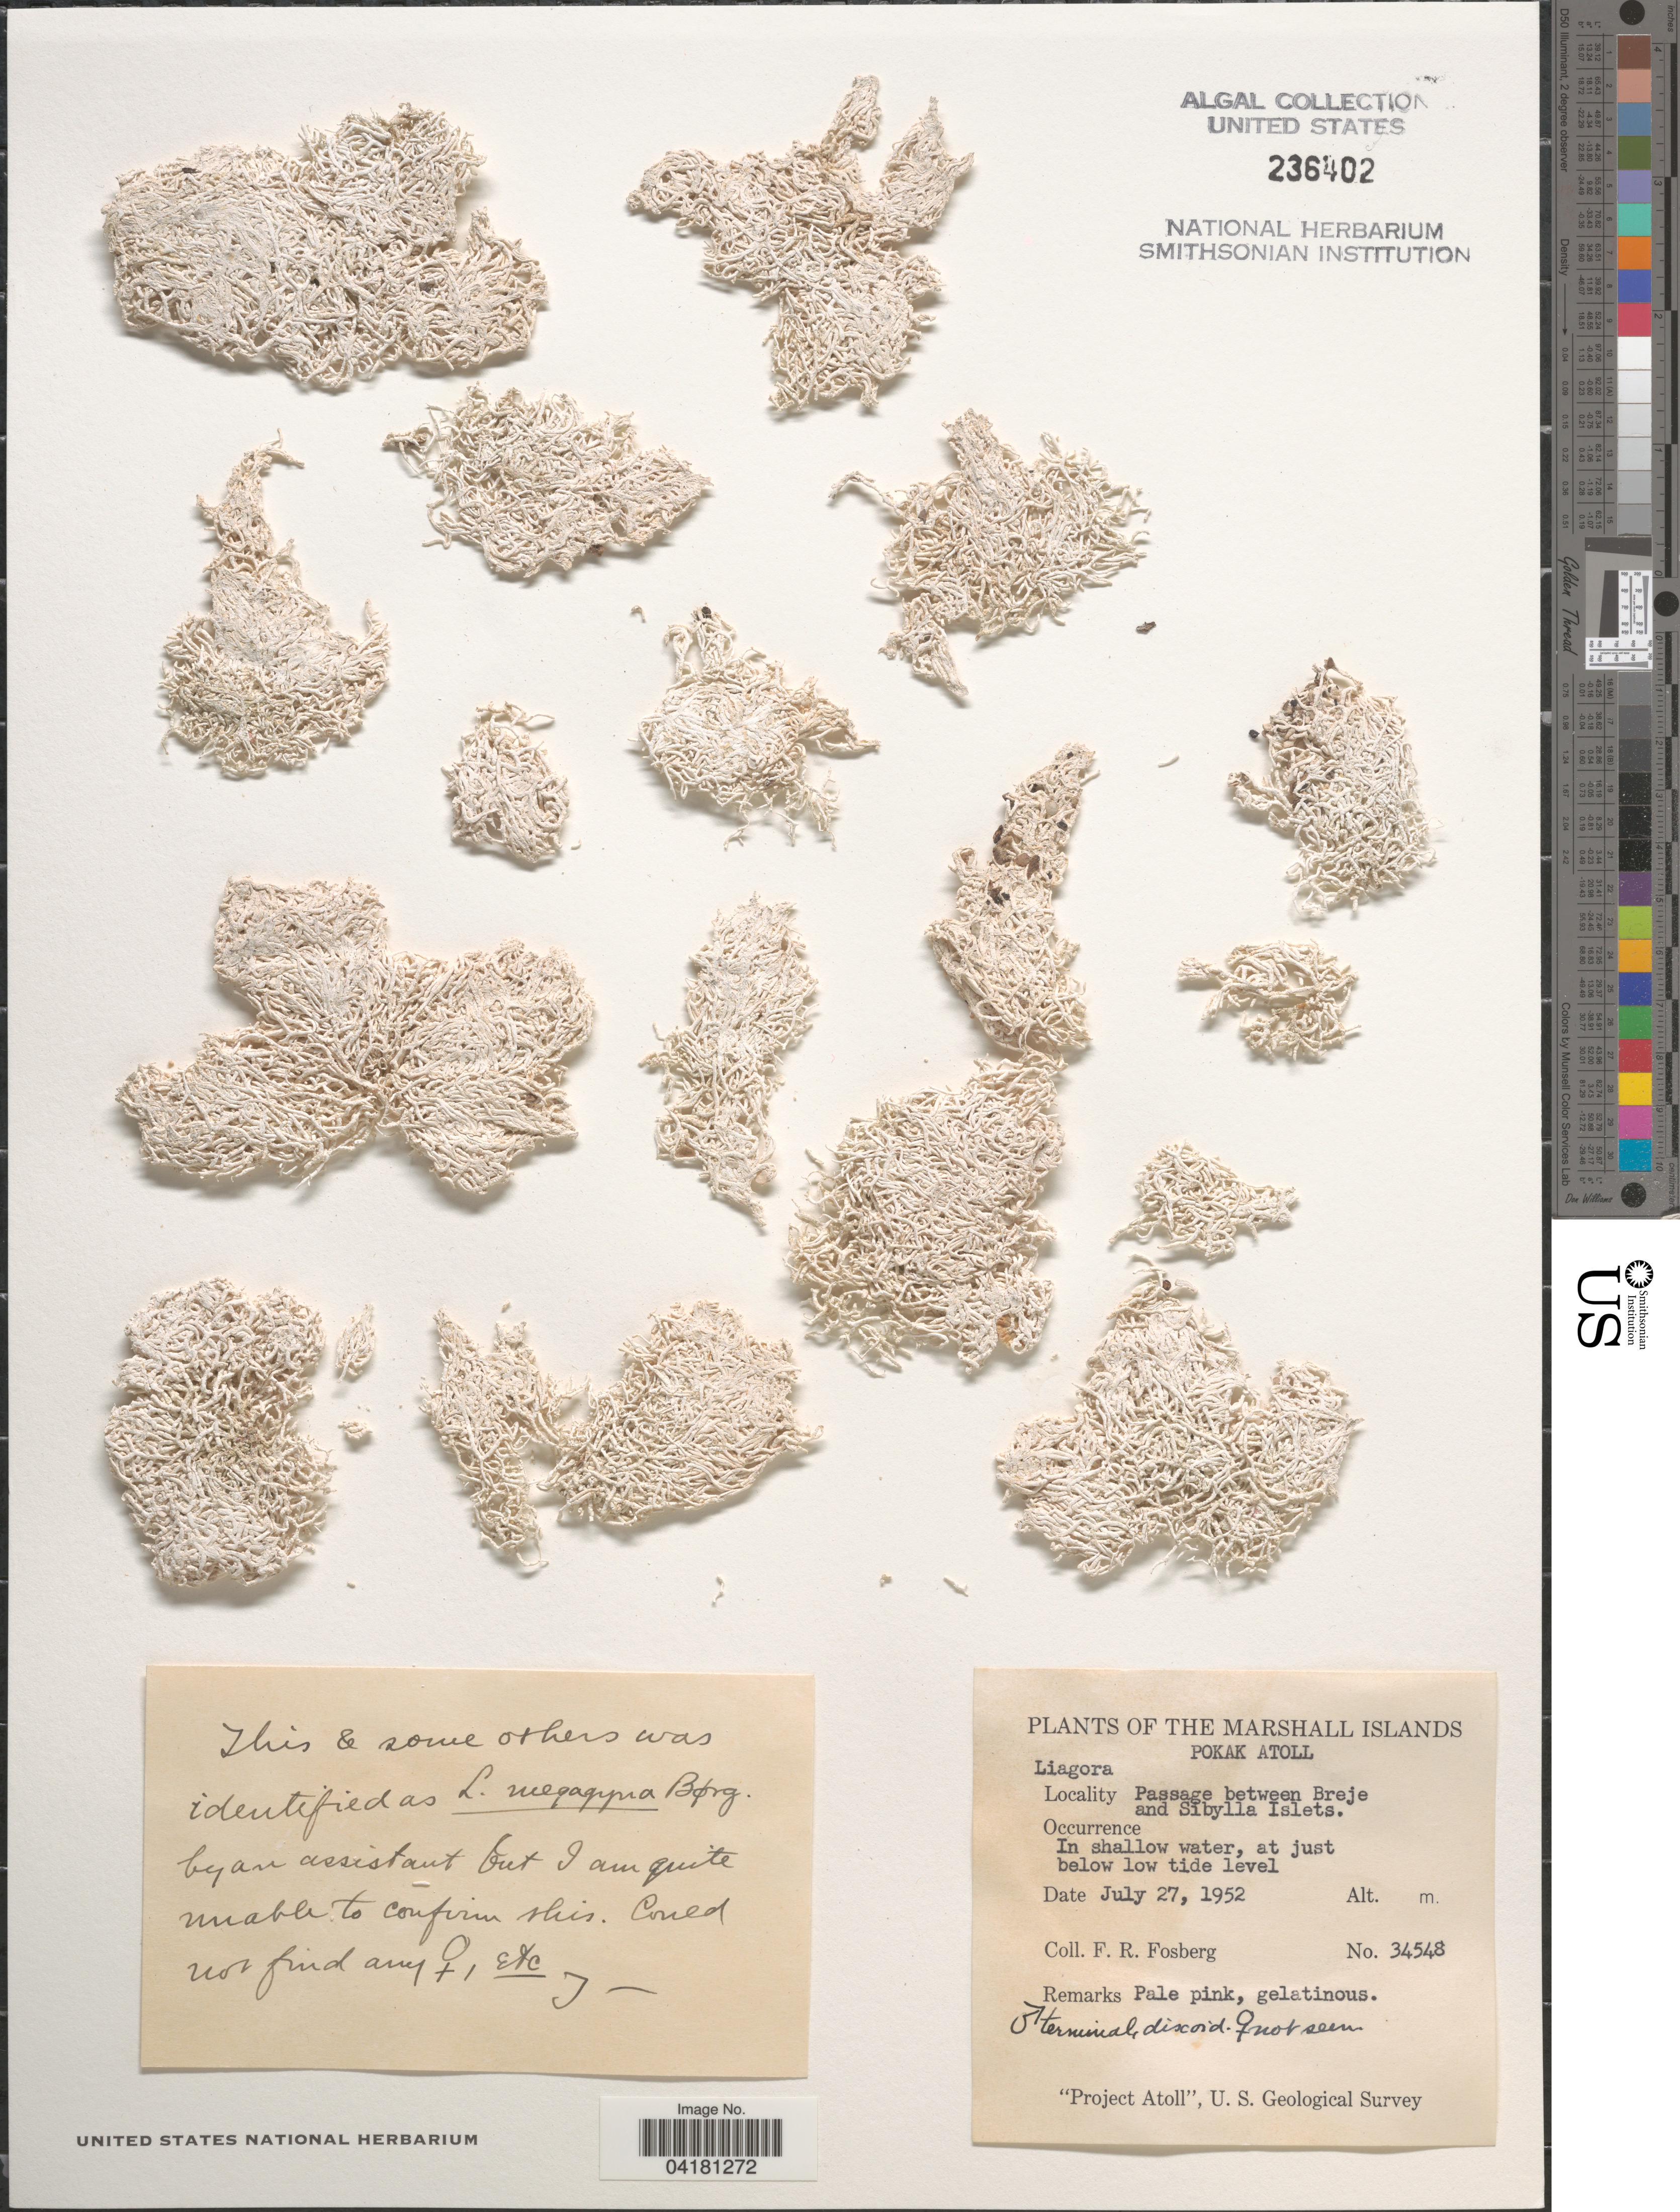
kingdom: Plantae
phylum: Rhodophyta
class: Florideophyceae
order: Nemaliales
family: Liagoraceae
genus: Liagora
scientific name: Liagora sp.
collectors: F. R. Fosberg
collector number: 34548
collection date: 1952-07-27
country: Marshall Islands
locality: Pokak Atoll. Passage between Breje and Sibylla Islets. "Project Atoll", U. S. Geological Survey.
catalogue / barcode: US 236402